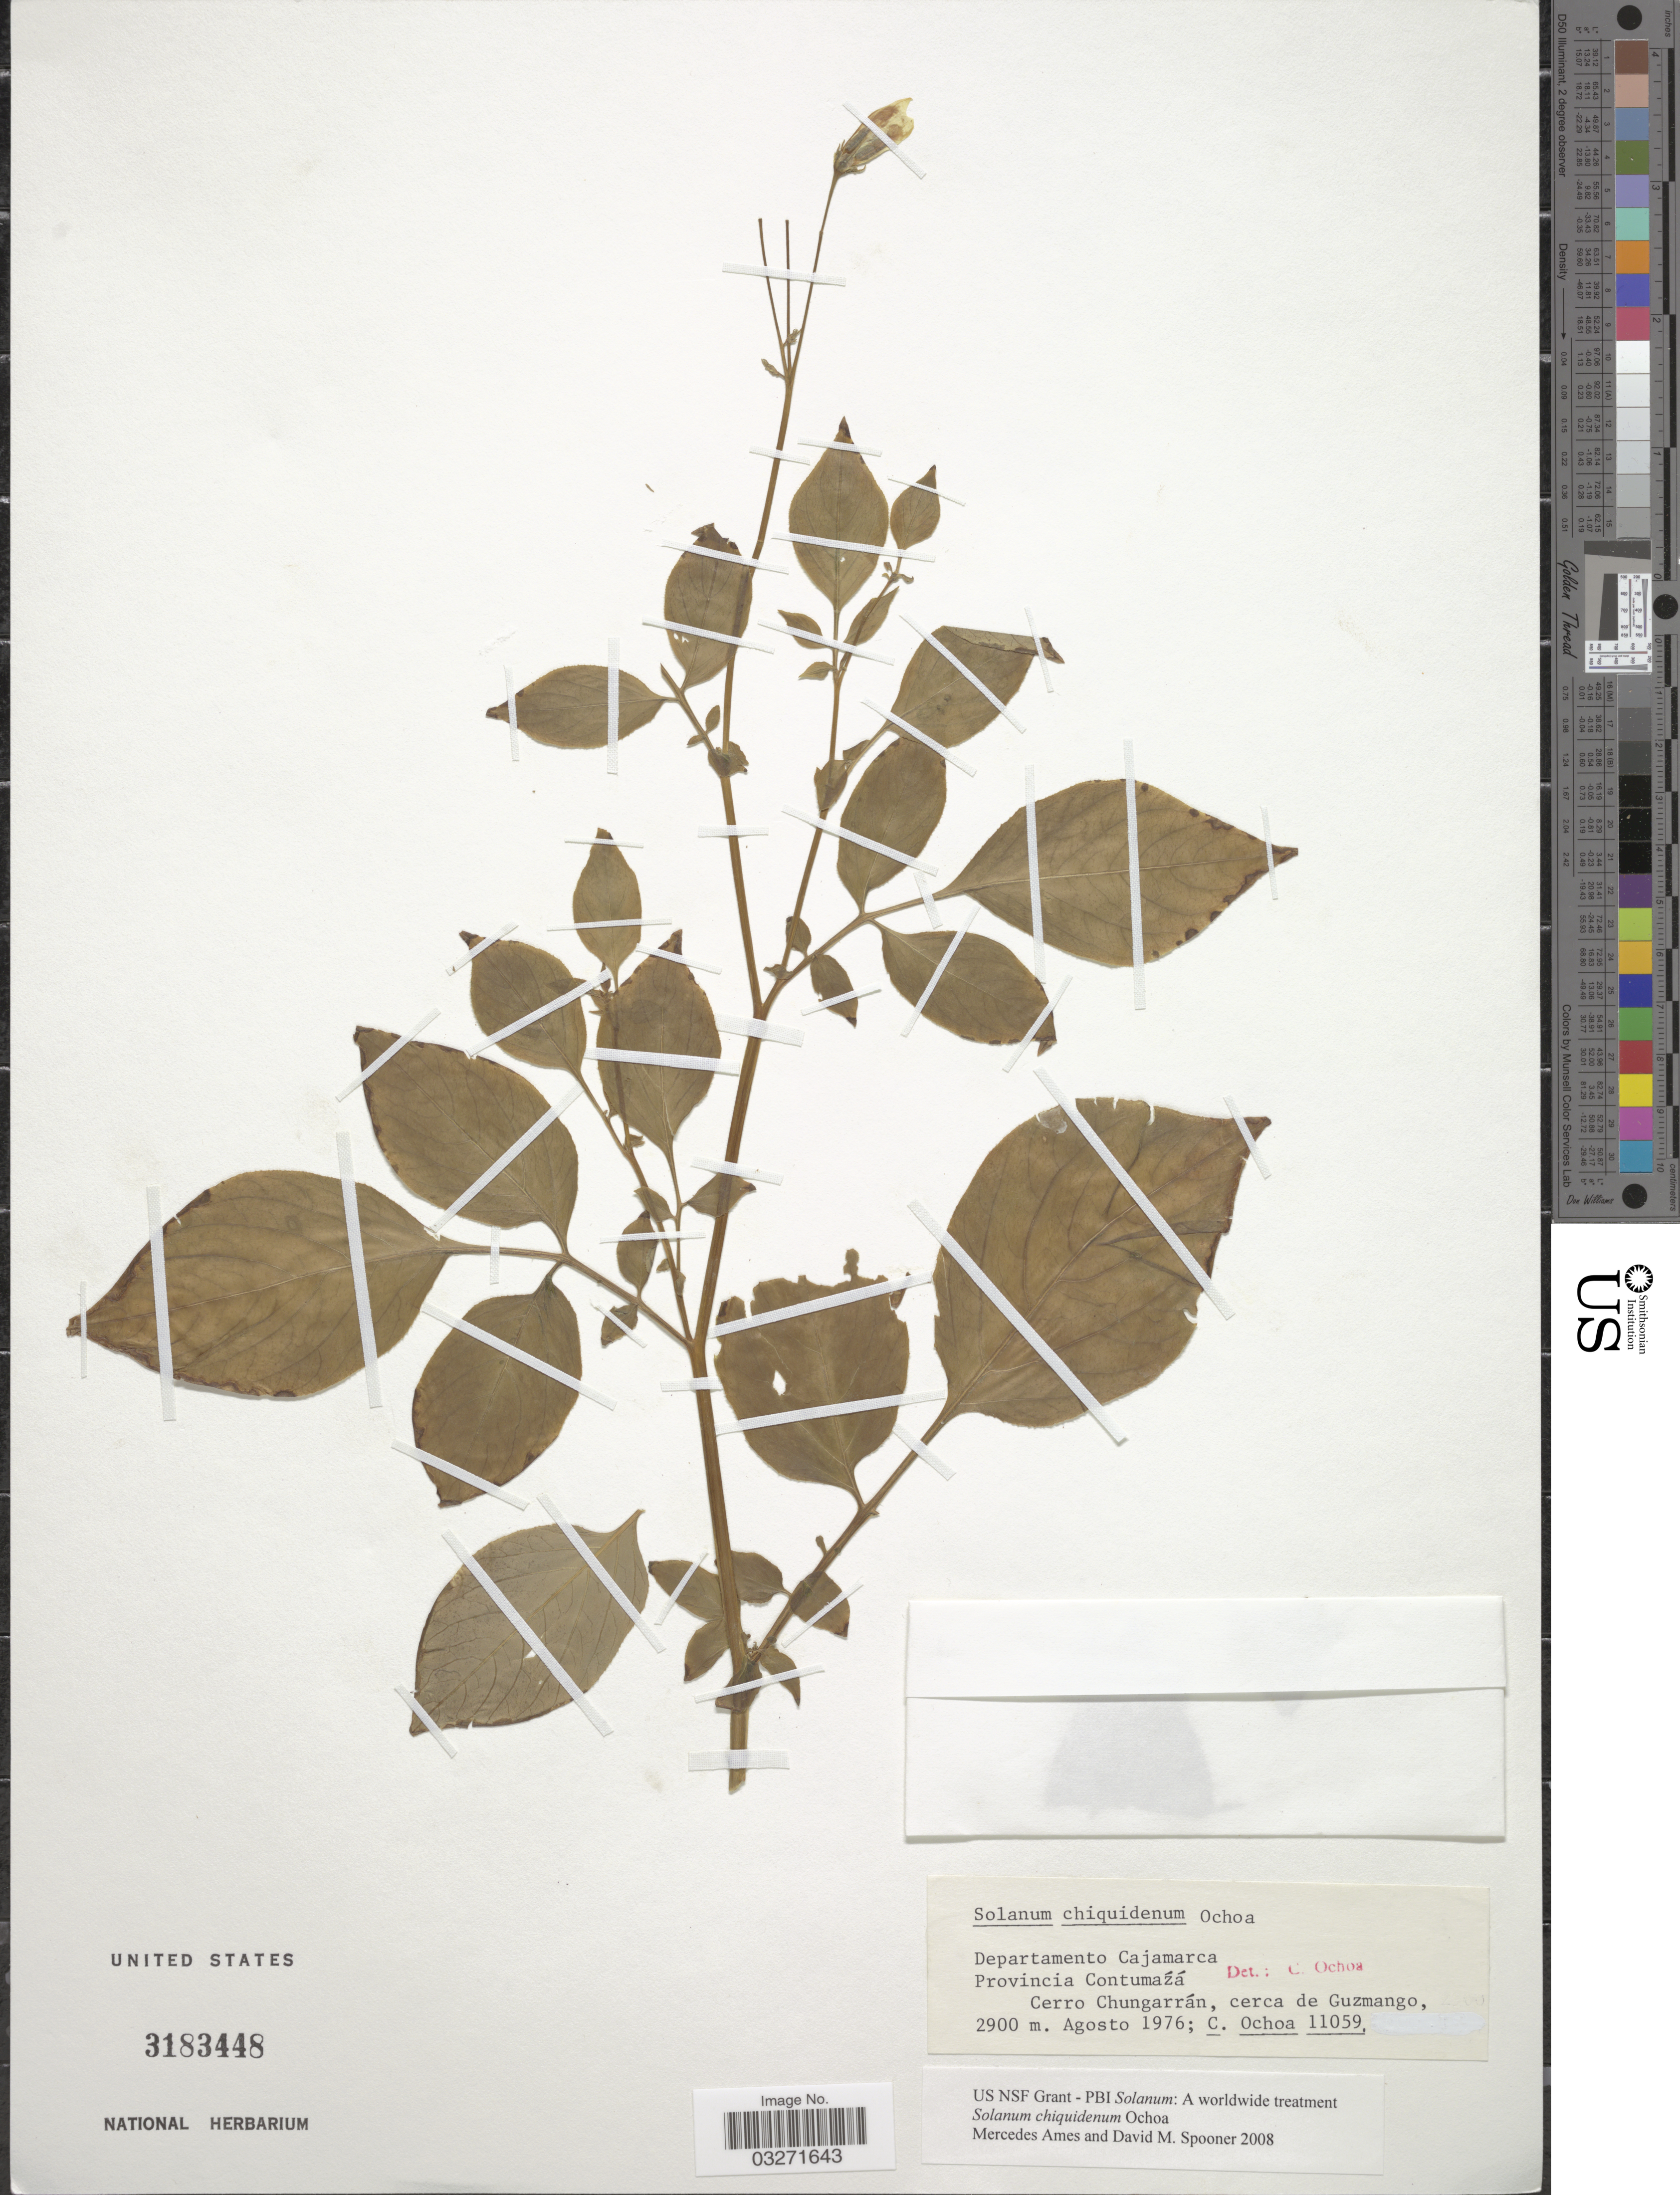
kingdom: Plantae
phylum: Tracheophyta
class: Magnoliopsida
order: Solanales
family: Solanaceae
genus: Solanum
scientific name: Solanum chiquidenum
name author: Ochoa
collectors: C. Ochoa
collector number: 11059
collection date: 1976-08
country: Peru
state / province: Cajamarca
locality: Departamento Cajamarca. Provincia Contumaźá. Cerro Chungarrán, cerca de Guzmango.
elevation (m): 2900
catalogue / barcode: US 3183448